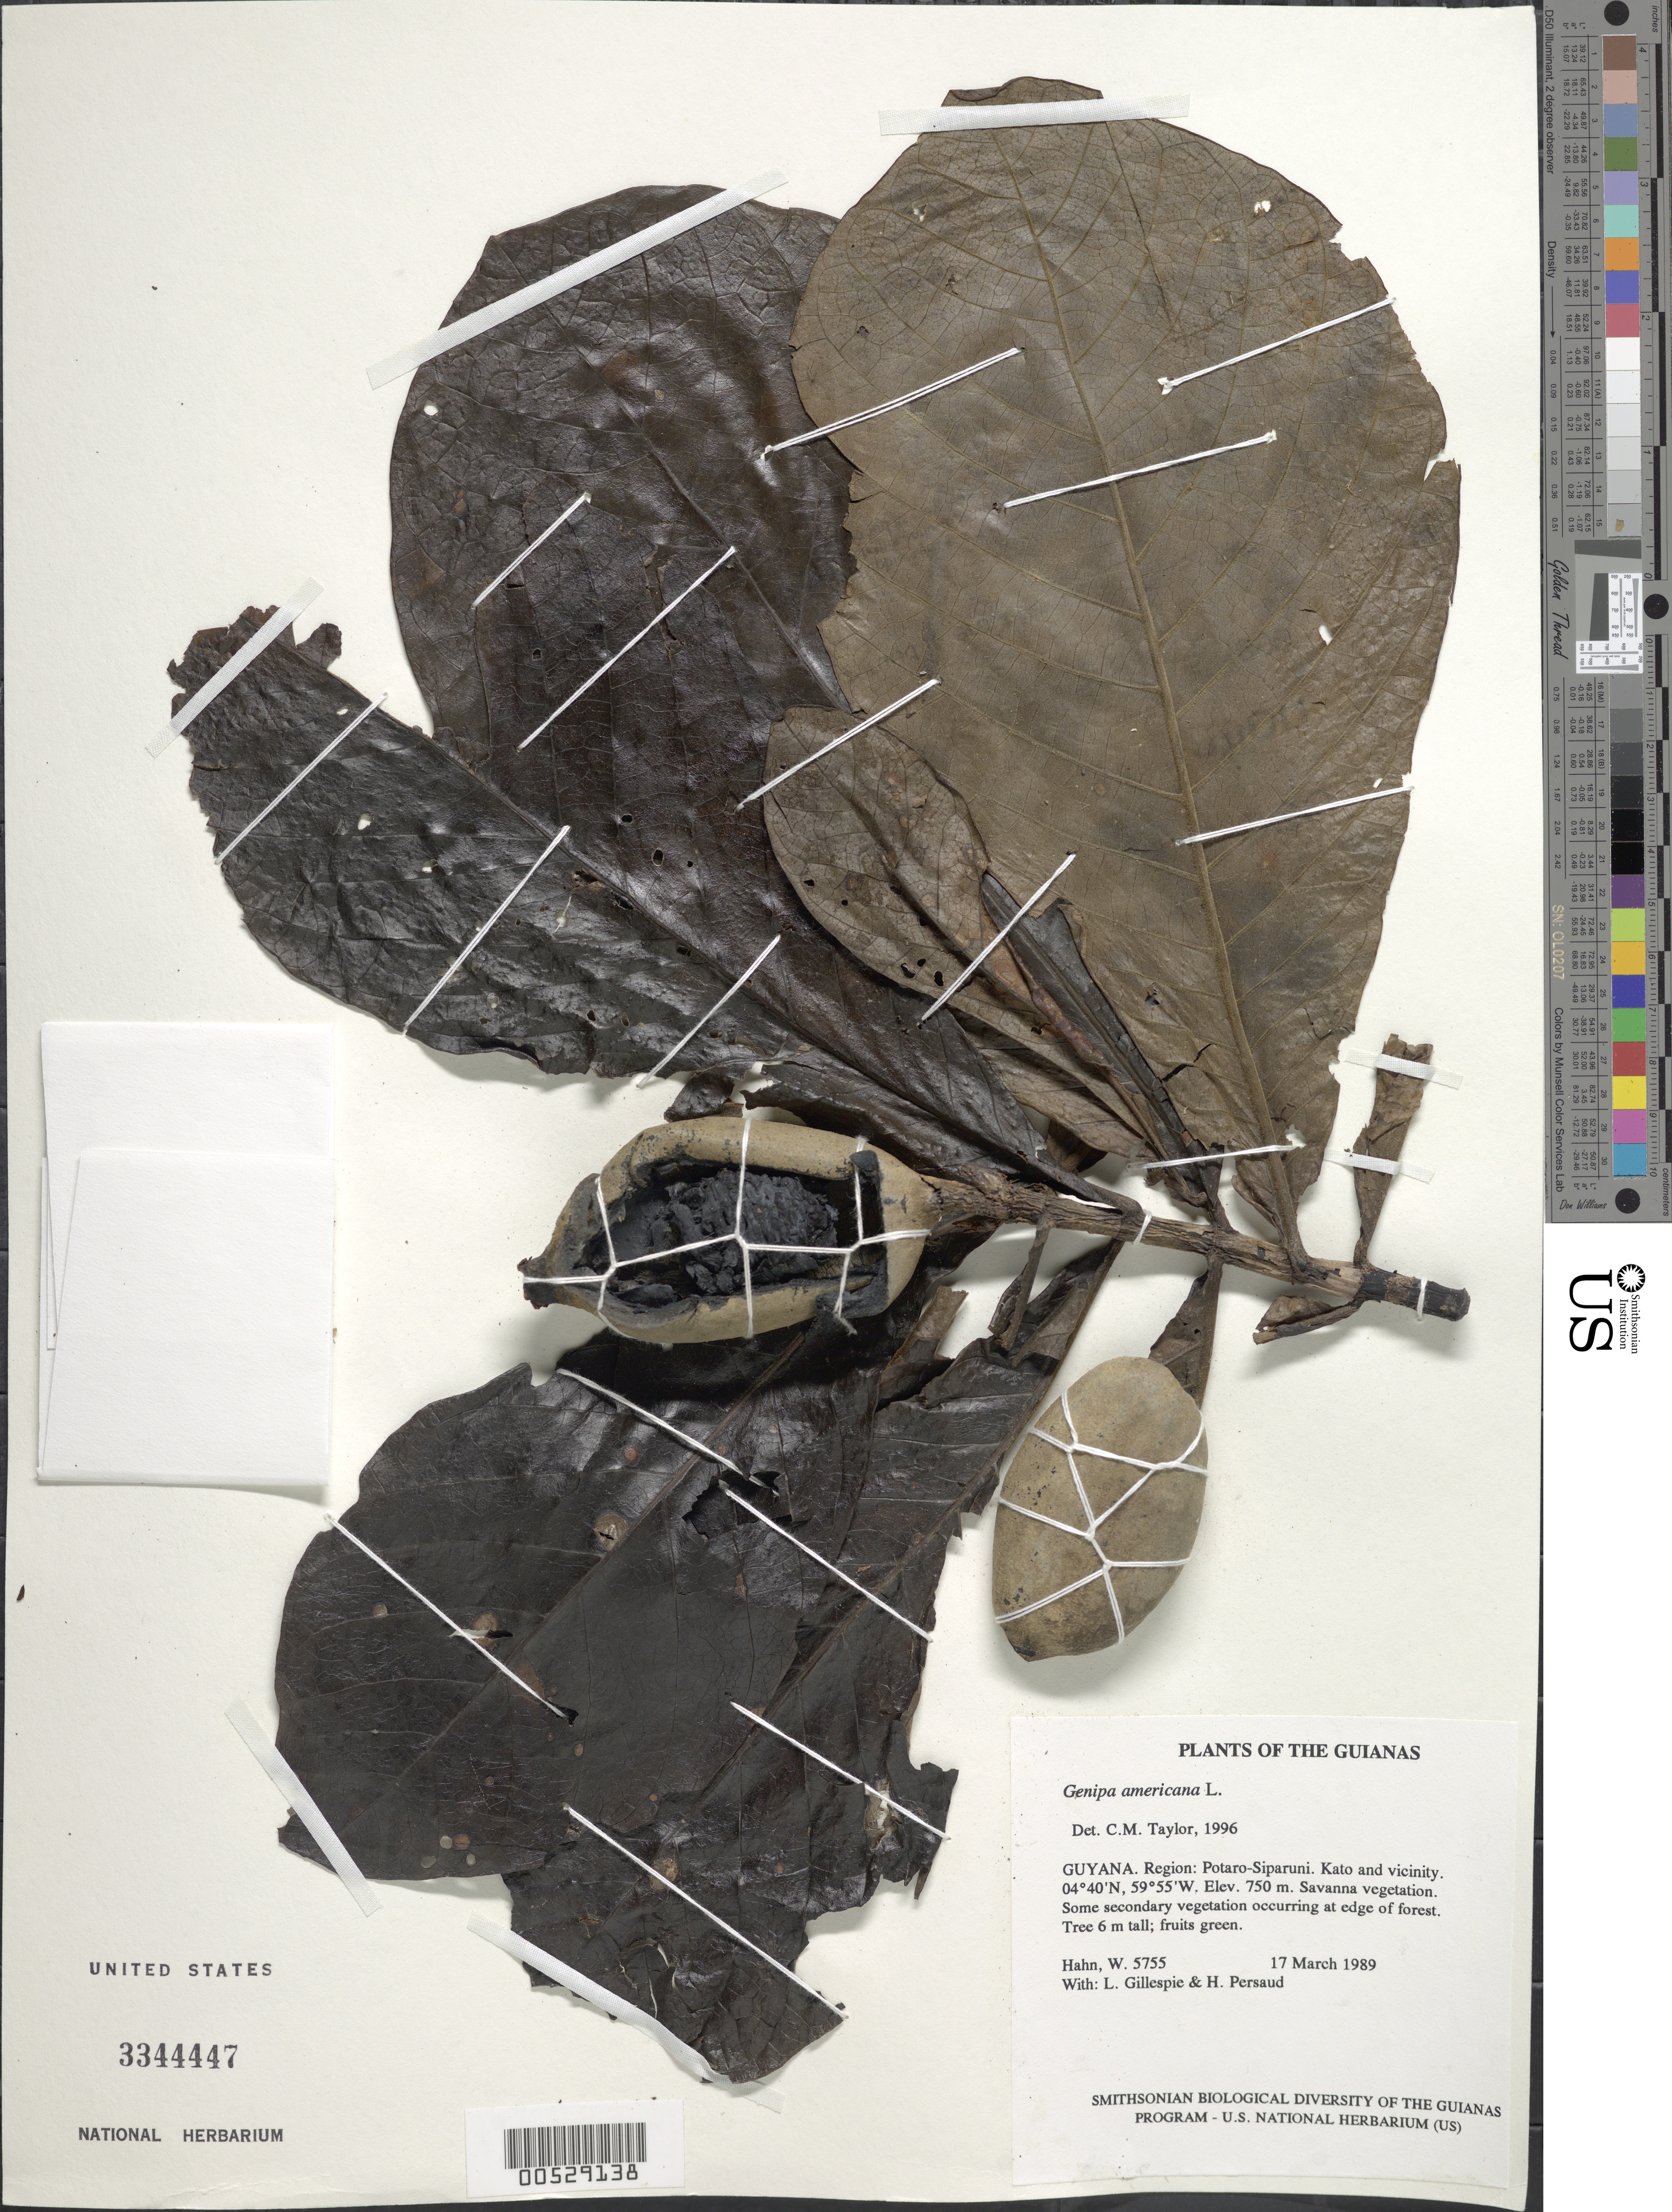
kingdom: Plantae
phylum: Tracheophyta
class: Magnoliopsida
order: Gentianales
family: Rubiaceae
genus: Genipa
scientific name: Genipa americana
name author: L.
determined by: Taylor, Charlotte M.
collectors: W. Hahn, L. J. Gillespie & H. Persaud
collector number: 5755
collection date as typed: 17 March 1989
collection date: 1989-03-17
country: Guyana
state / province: Potaro-Siparuni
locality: Kato and vicinity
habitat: Savanna vegetation. Some secondary vegetation occurring at edge of forest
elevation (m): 750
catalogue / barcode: US 3344447